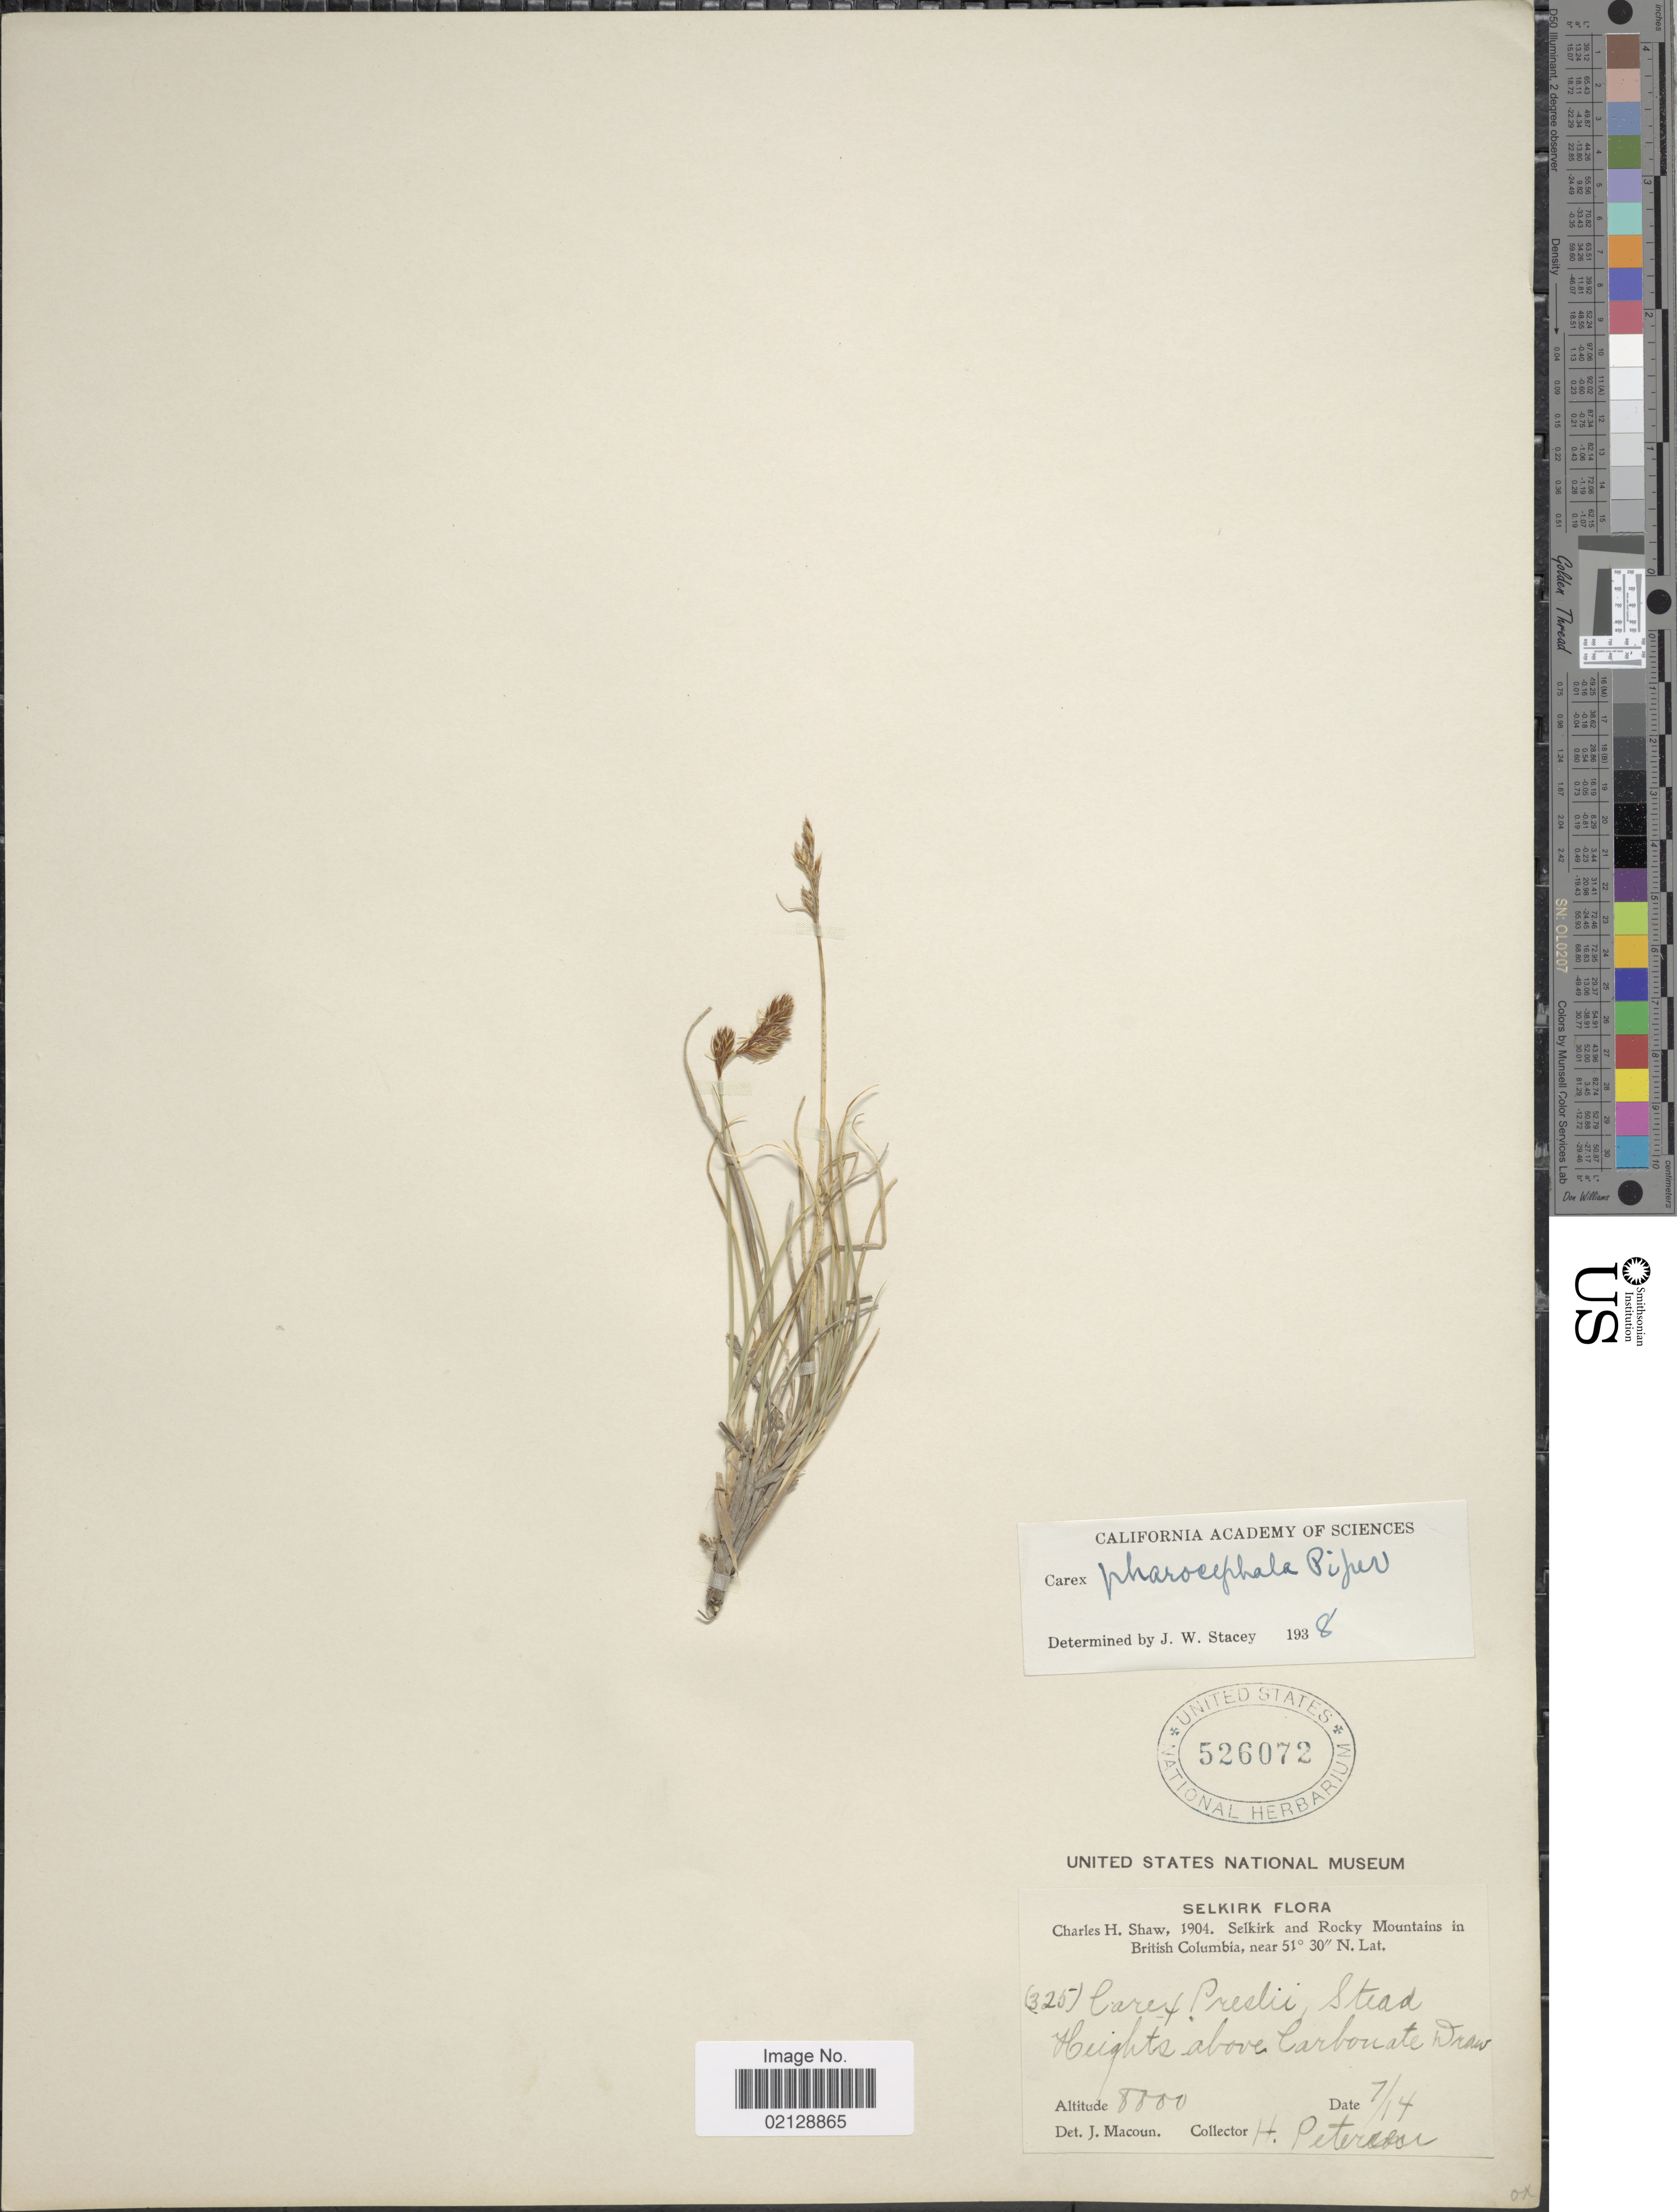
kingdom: Plantae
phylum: Tracheophyta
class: Liliopsida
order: Poales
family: Cyperaceae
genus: Carex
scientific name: Carex phaeocephala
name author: Piper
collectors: H. Peterson & C. H. Shaw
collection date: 1904-07-14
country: Canada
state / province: British Columbia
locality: Selkirk, Selkirk and Rocky Mountains in British Columbia, Heights above Carbonate Draw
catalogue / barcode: US 526072